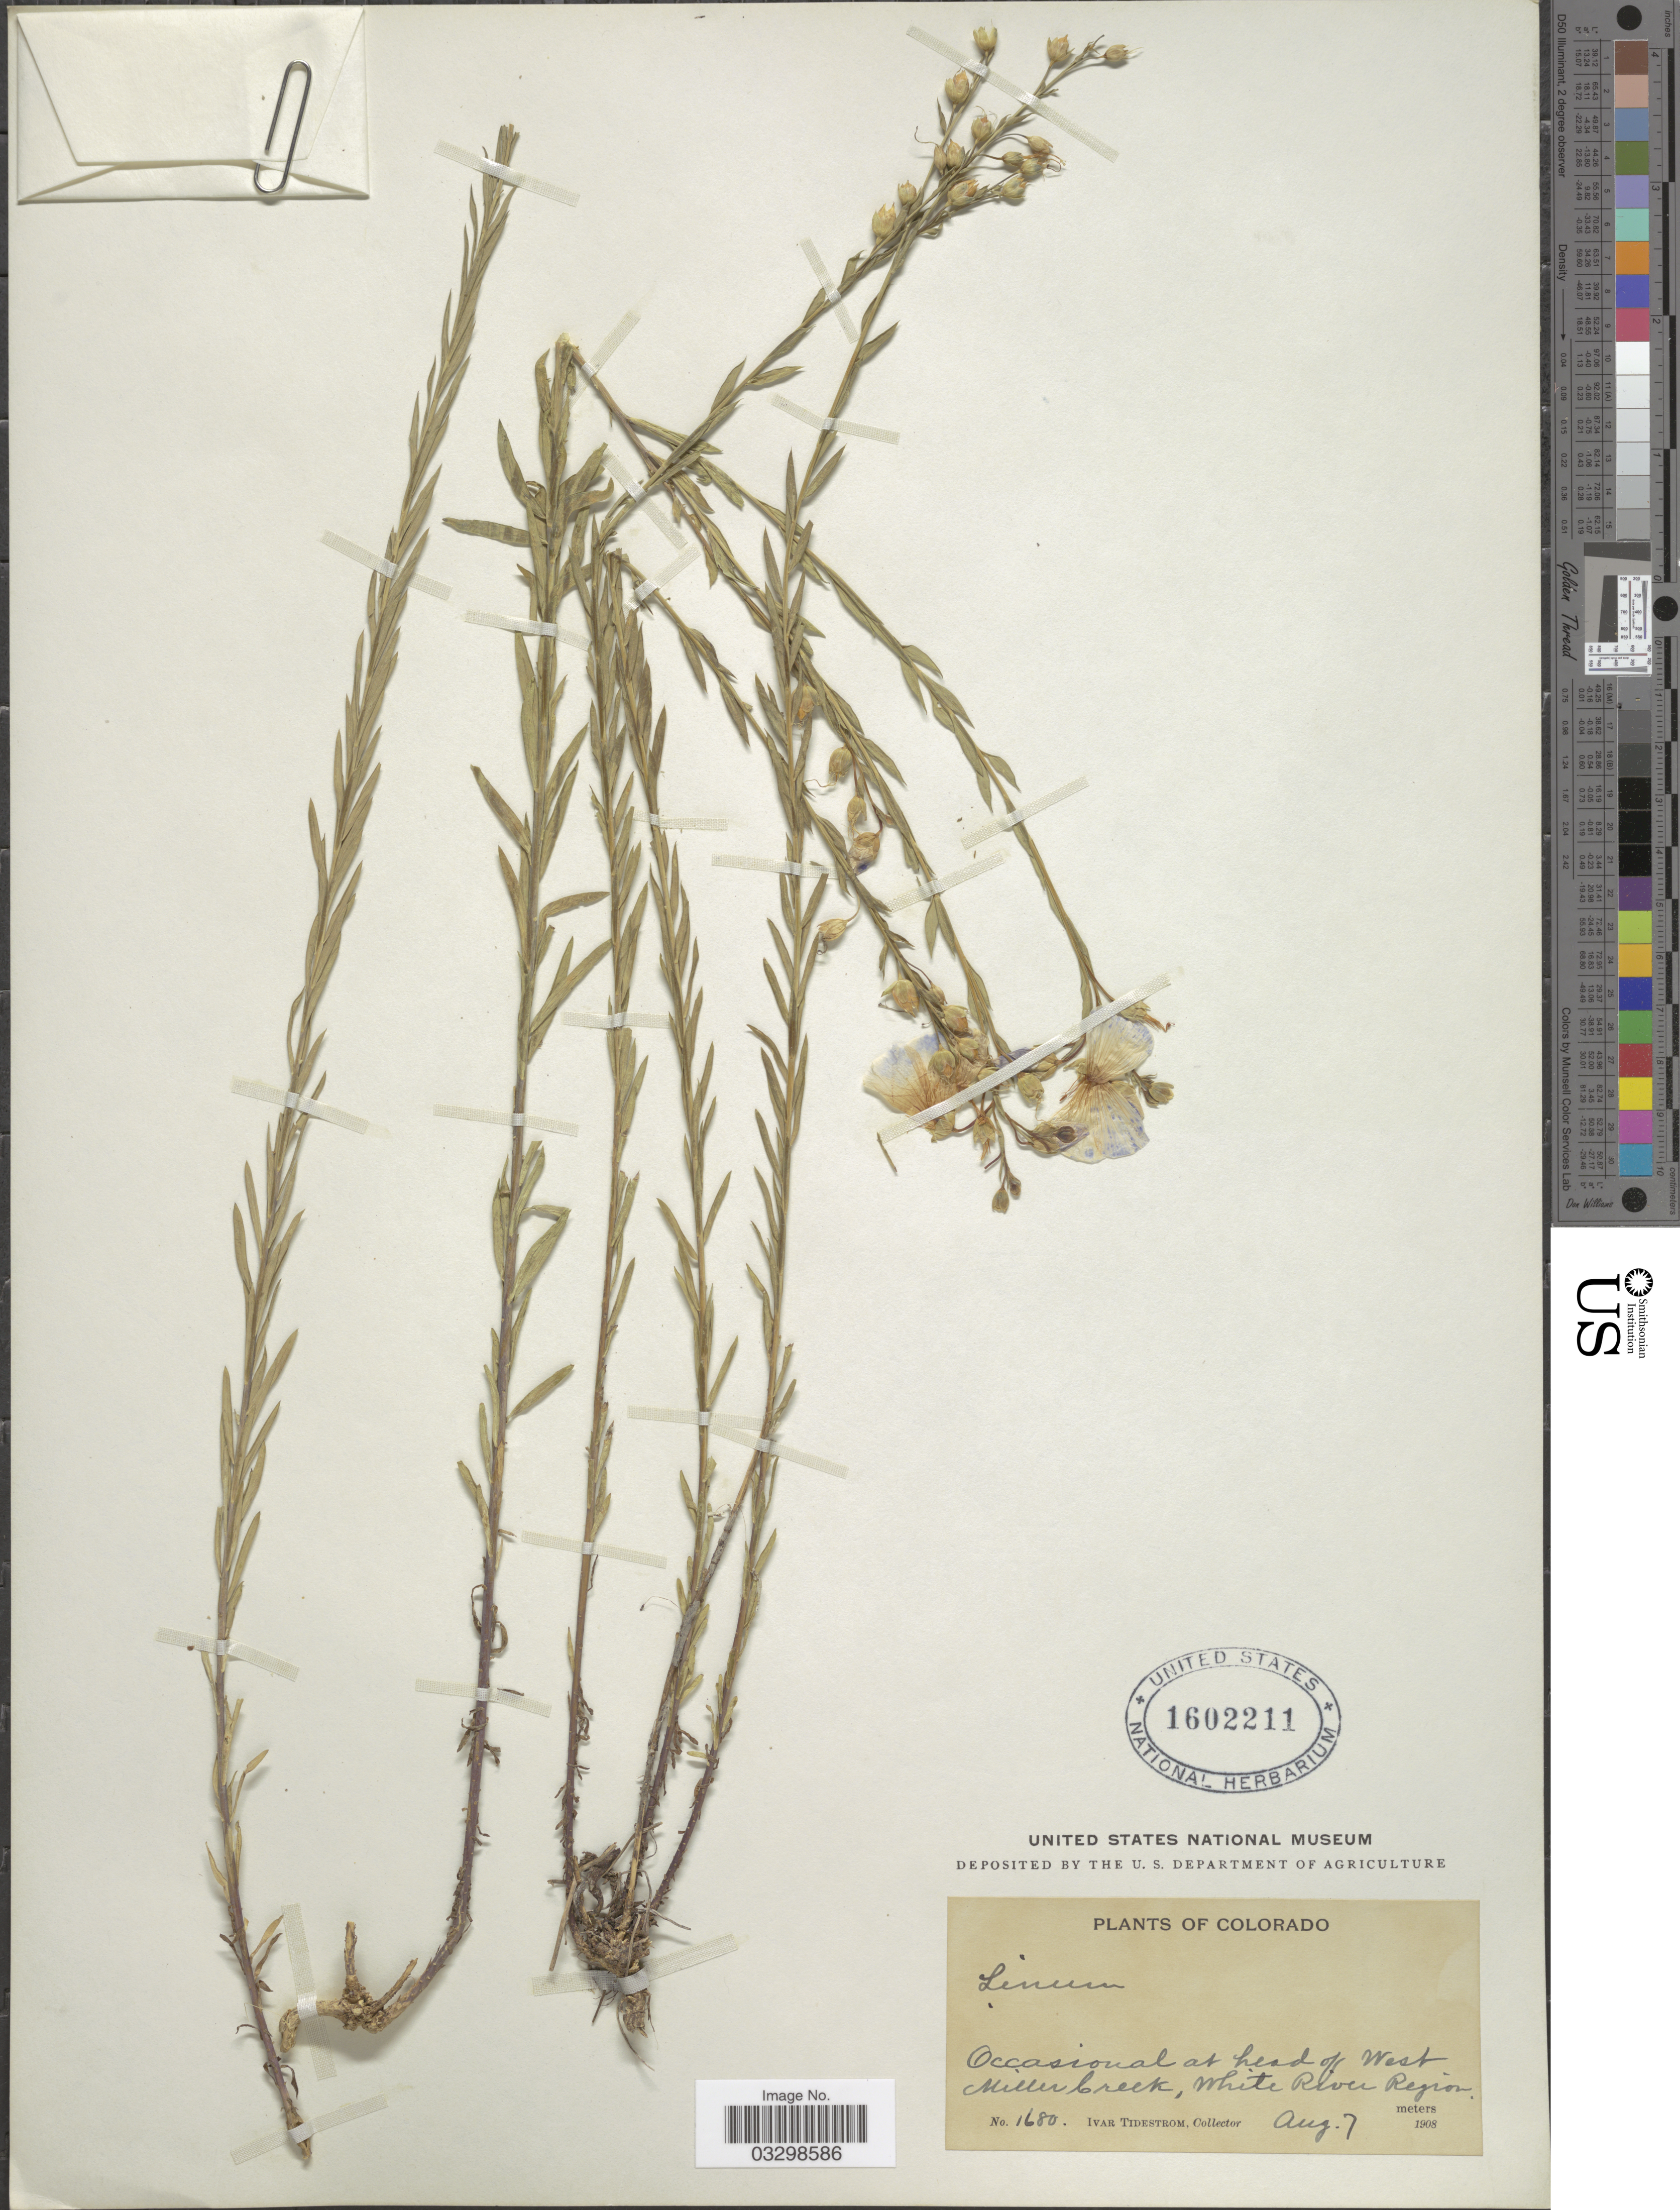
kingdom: Plantae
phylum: Tracheophyta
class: Magnoliopsida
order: Malpighiales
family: Linaceae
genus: Linum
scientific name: Linum lewisii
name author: Pursh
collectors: I. F. Tidestrom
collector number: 1680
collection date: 1908-08-07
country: United States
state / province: Colorado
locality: Occasional at head of West Miller Creek, White River Region.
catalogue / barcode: US 1602211